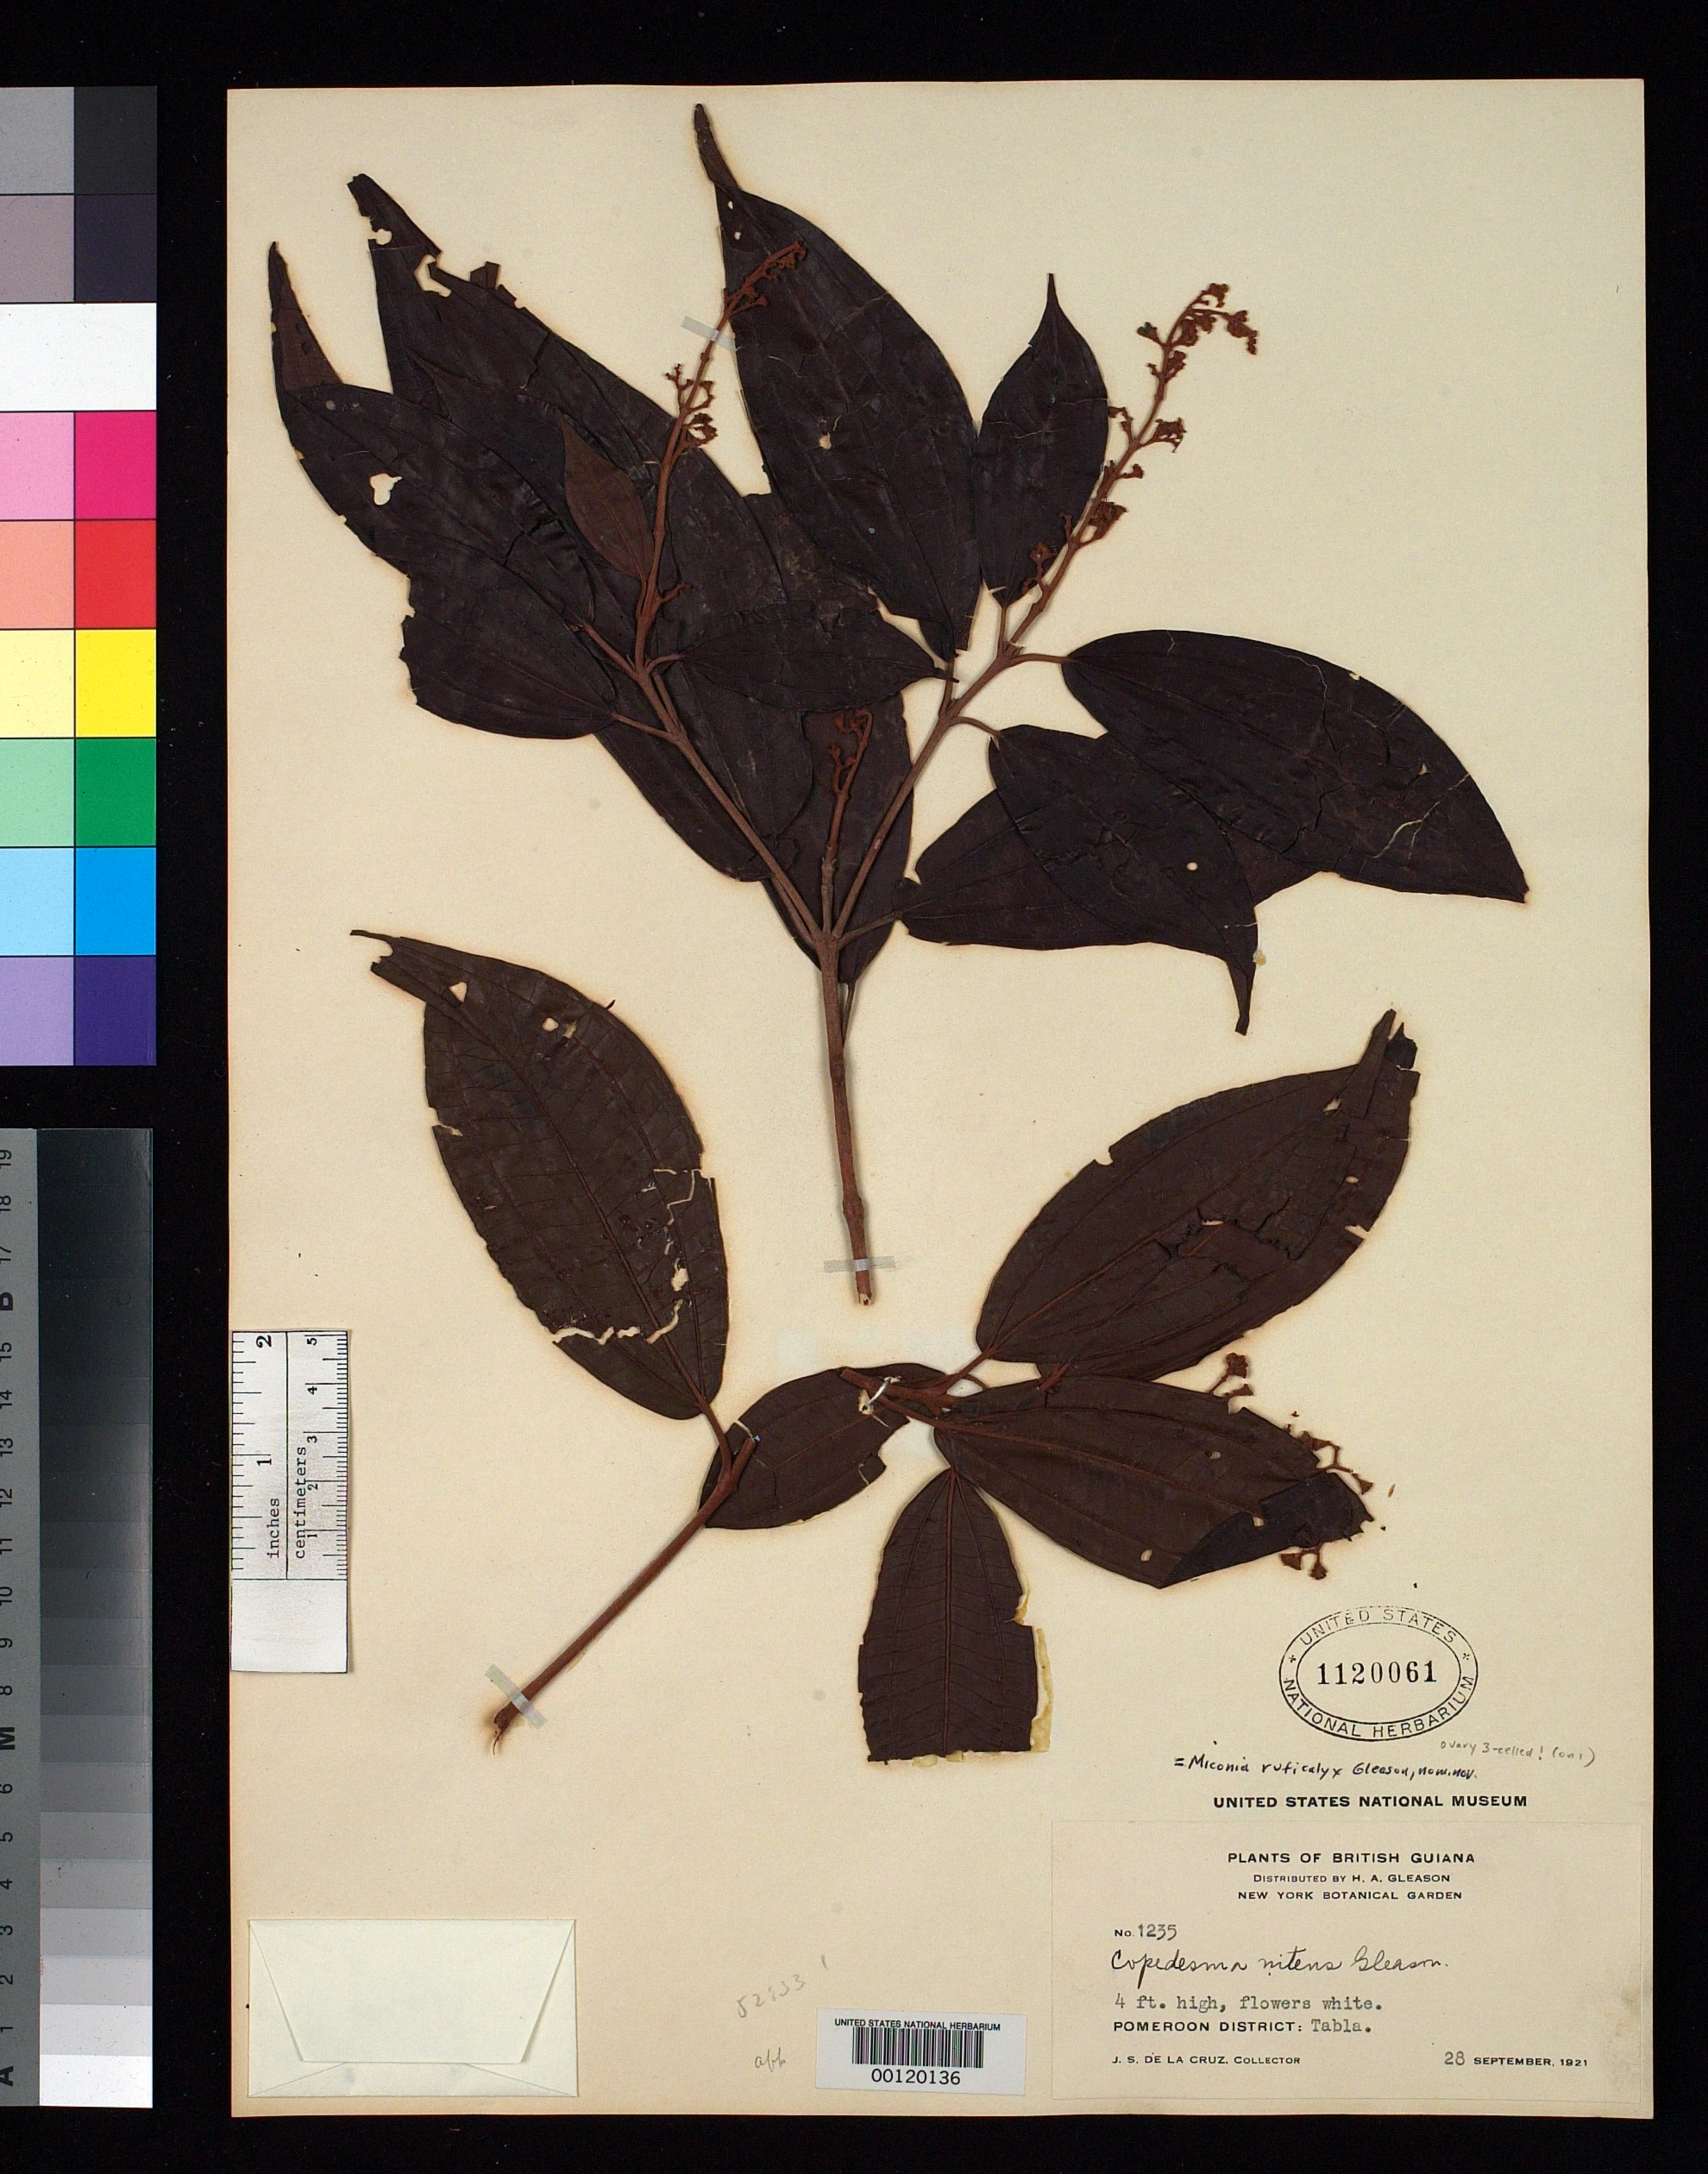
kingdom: Plantae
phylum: Tracheophyta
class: Magnoliopsida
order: Myrtales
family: Melastomataceae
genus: Copedesma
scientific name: Copedesma nitens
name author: Gleason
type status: Isotype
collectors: J. S. de la Cruz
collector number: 1235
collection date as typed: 28 Sep 1921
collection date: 1921-09-28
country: Guyana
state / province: Pomeroon-Supenaam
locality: Tabla.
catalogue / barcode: US 1120061